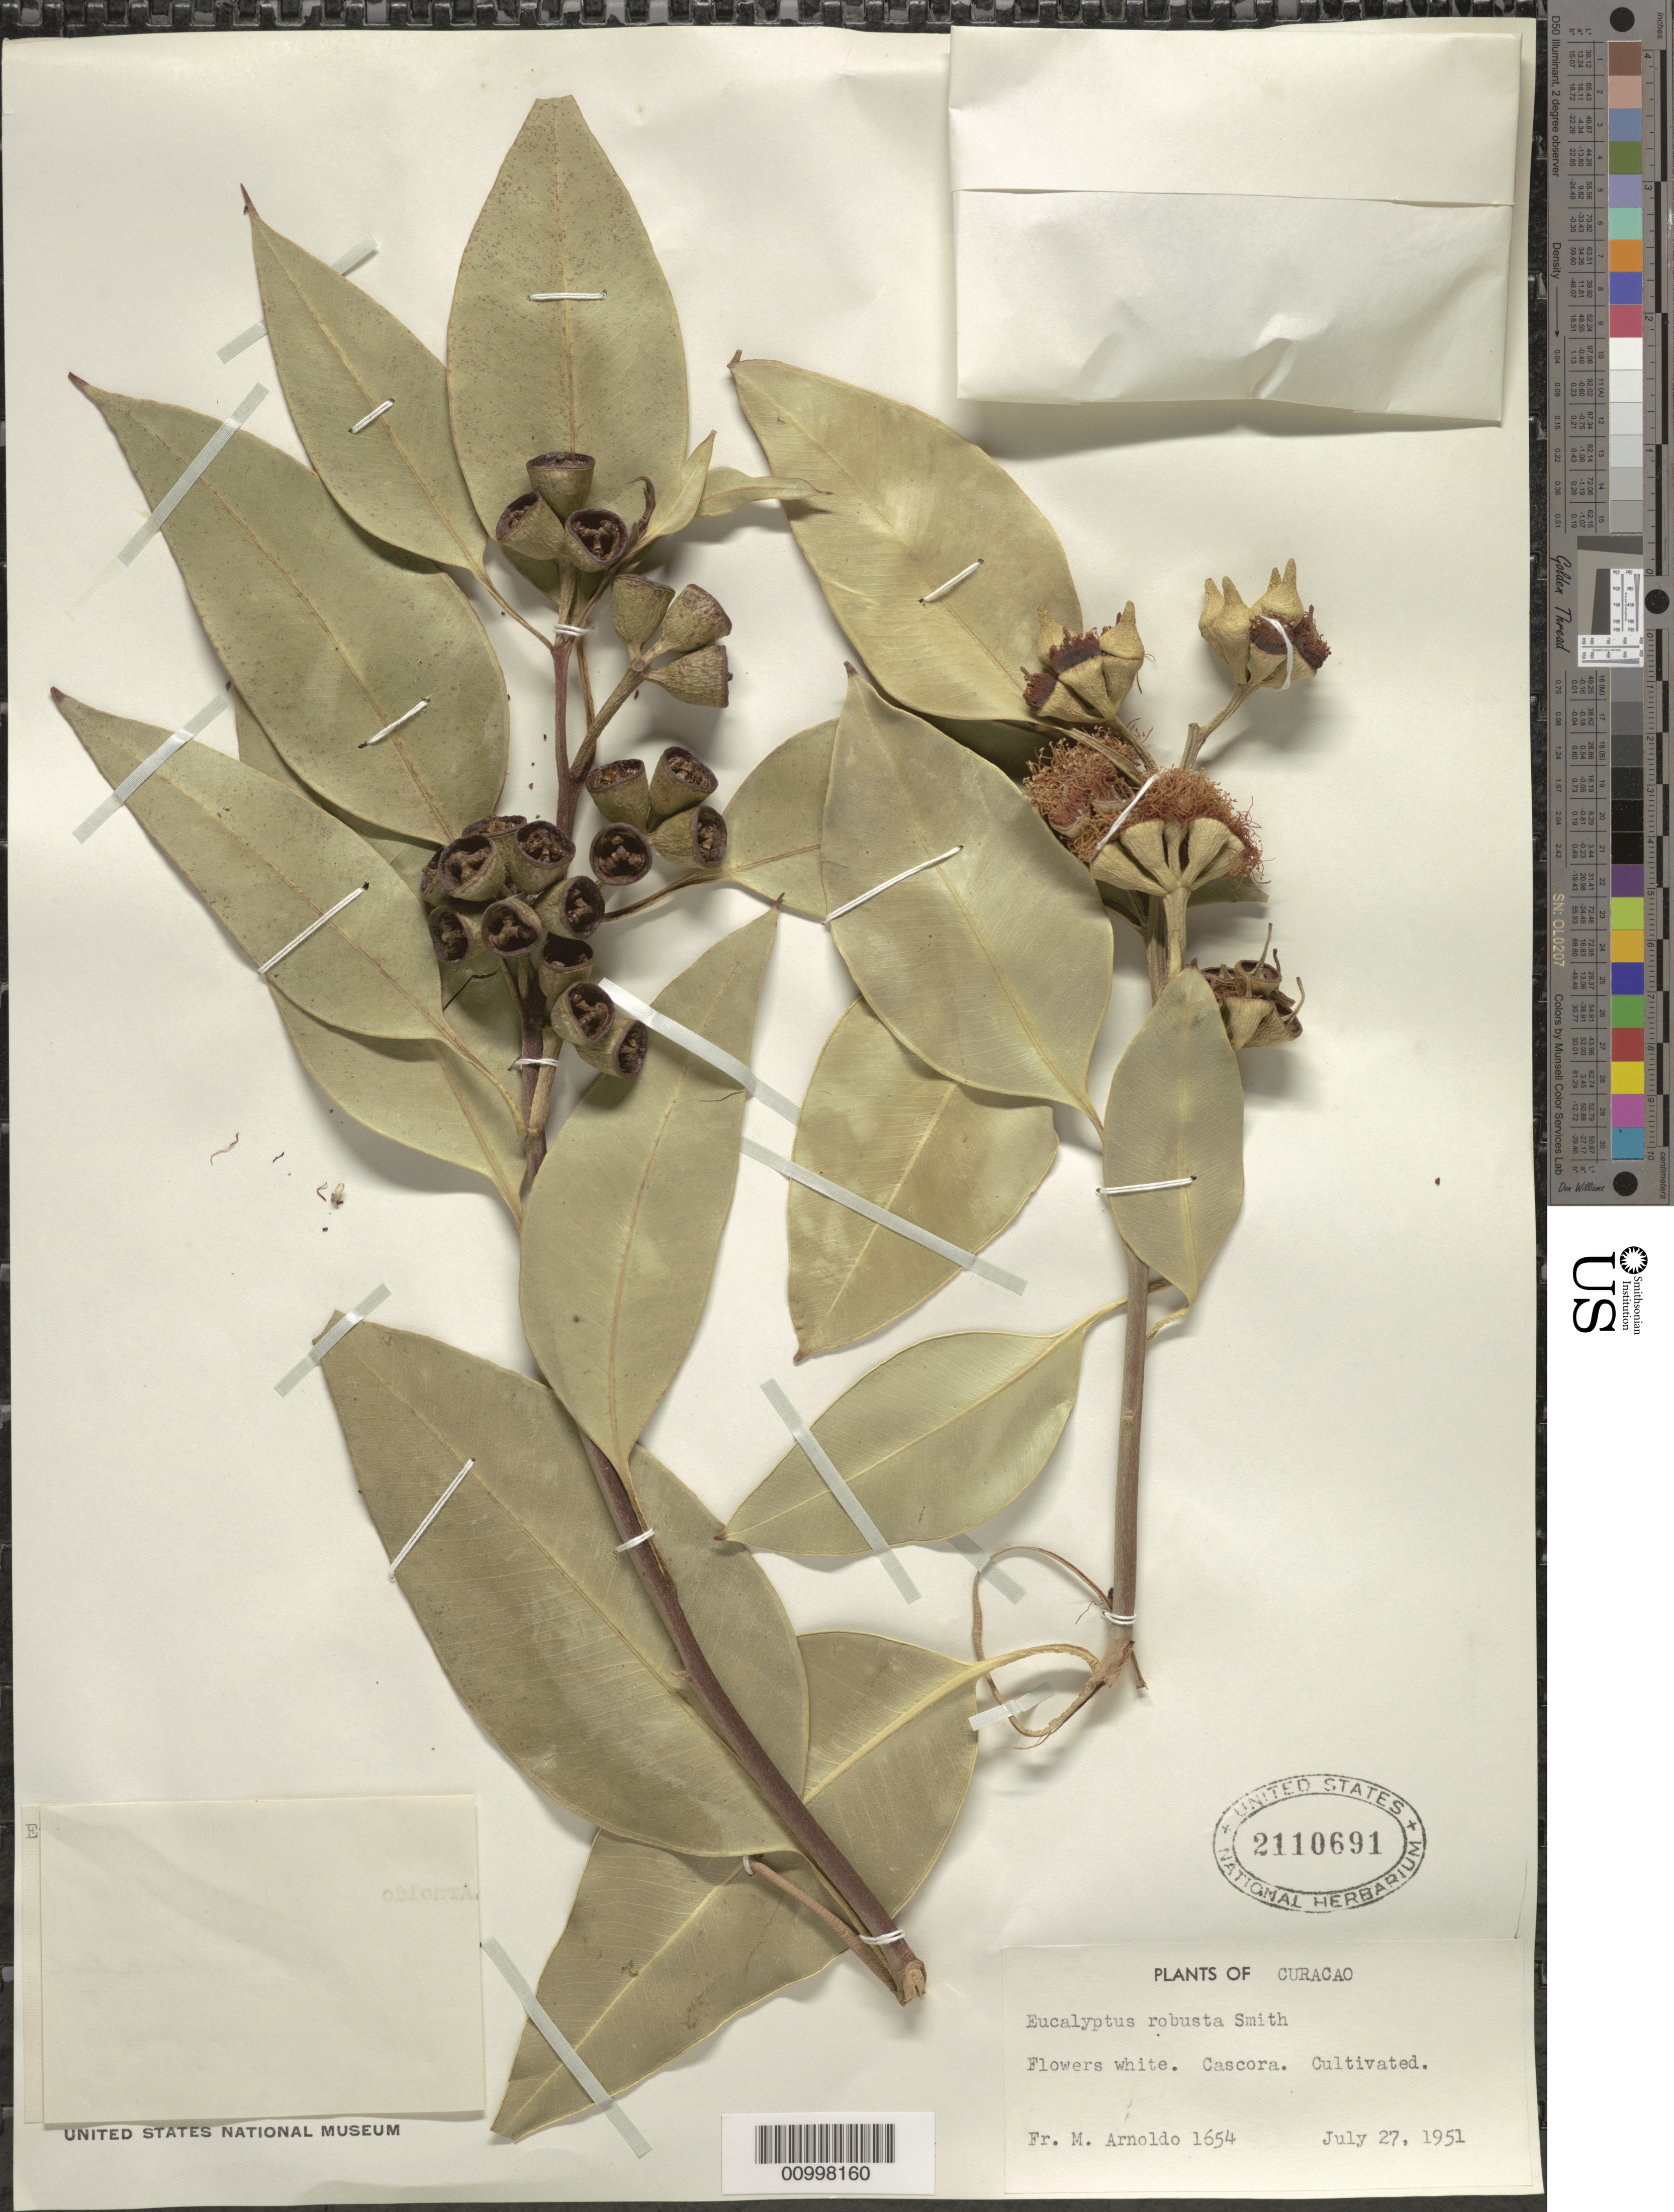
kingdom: Plantae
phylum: Tracheophyta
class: Magnoliopsida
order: Myrtales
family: Myrtaceae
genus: Eucalyptus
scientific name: Eucalyptus robusta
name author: Sm.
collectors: N. Arnoldo-Broeders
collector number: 1654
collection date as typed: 27 Jul 1951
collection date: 1951-07-27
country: Curaçao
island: Curaçao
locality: Cascora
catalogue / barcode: US 2110691